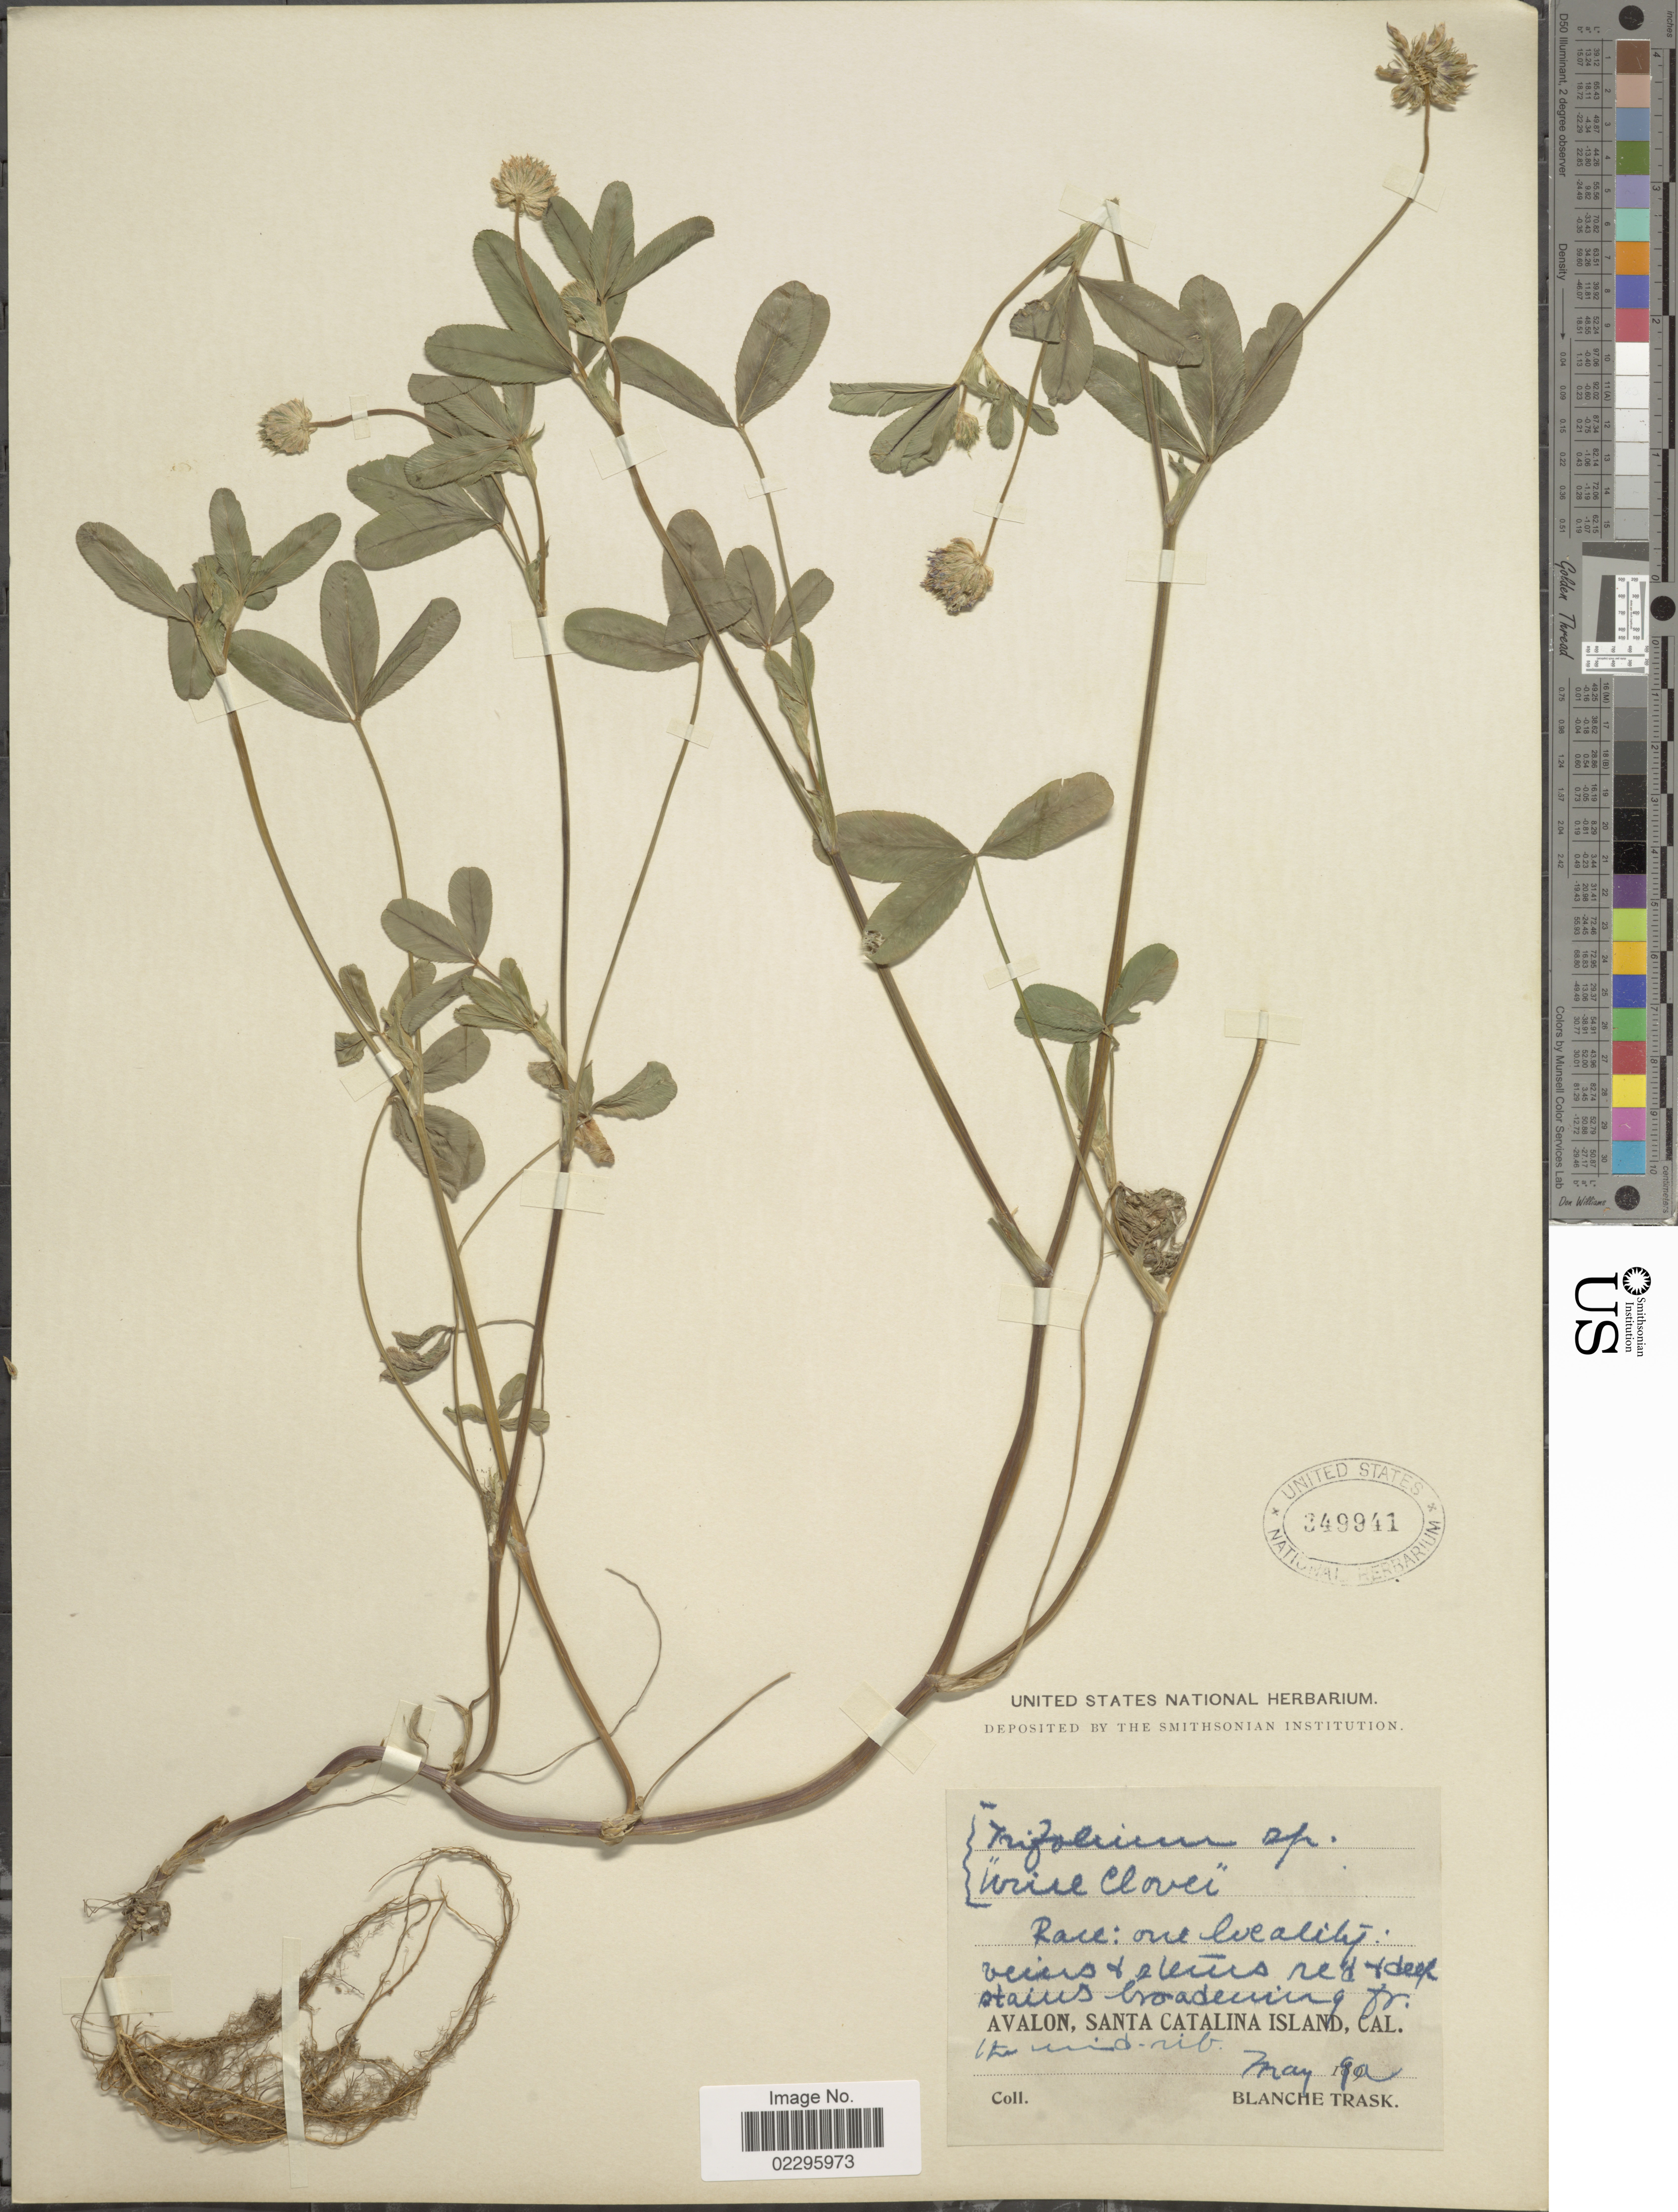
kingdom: Plantae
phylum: Tracheophyta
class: Magnoliopsida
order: Fabales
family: Fabaceae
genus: Trifolium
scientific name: Trifolium ciliolatum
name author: Benth.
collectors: B. Trask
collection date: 1899-05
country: United States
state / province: California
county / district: Los Angeles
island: Santa Catalina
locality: Avalon, Santa Catalina Island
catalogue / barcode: US 349941